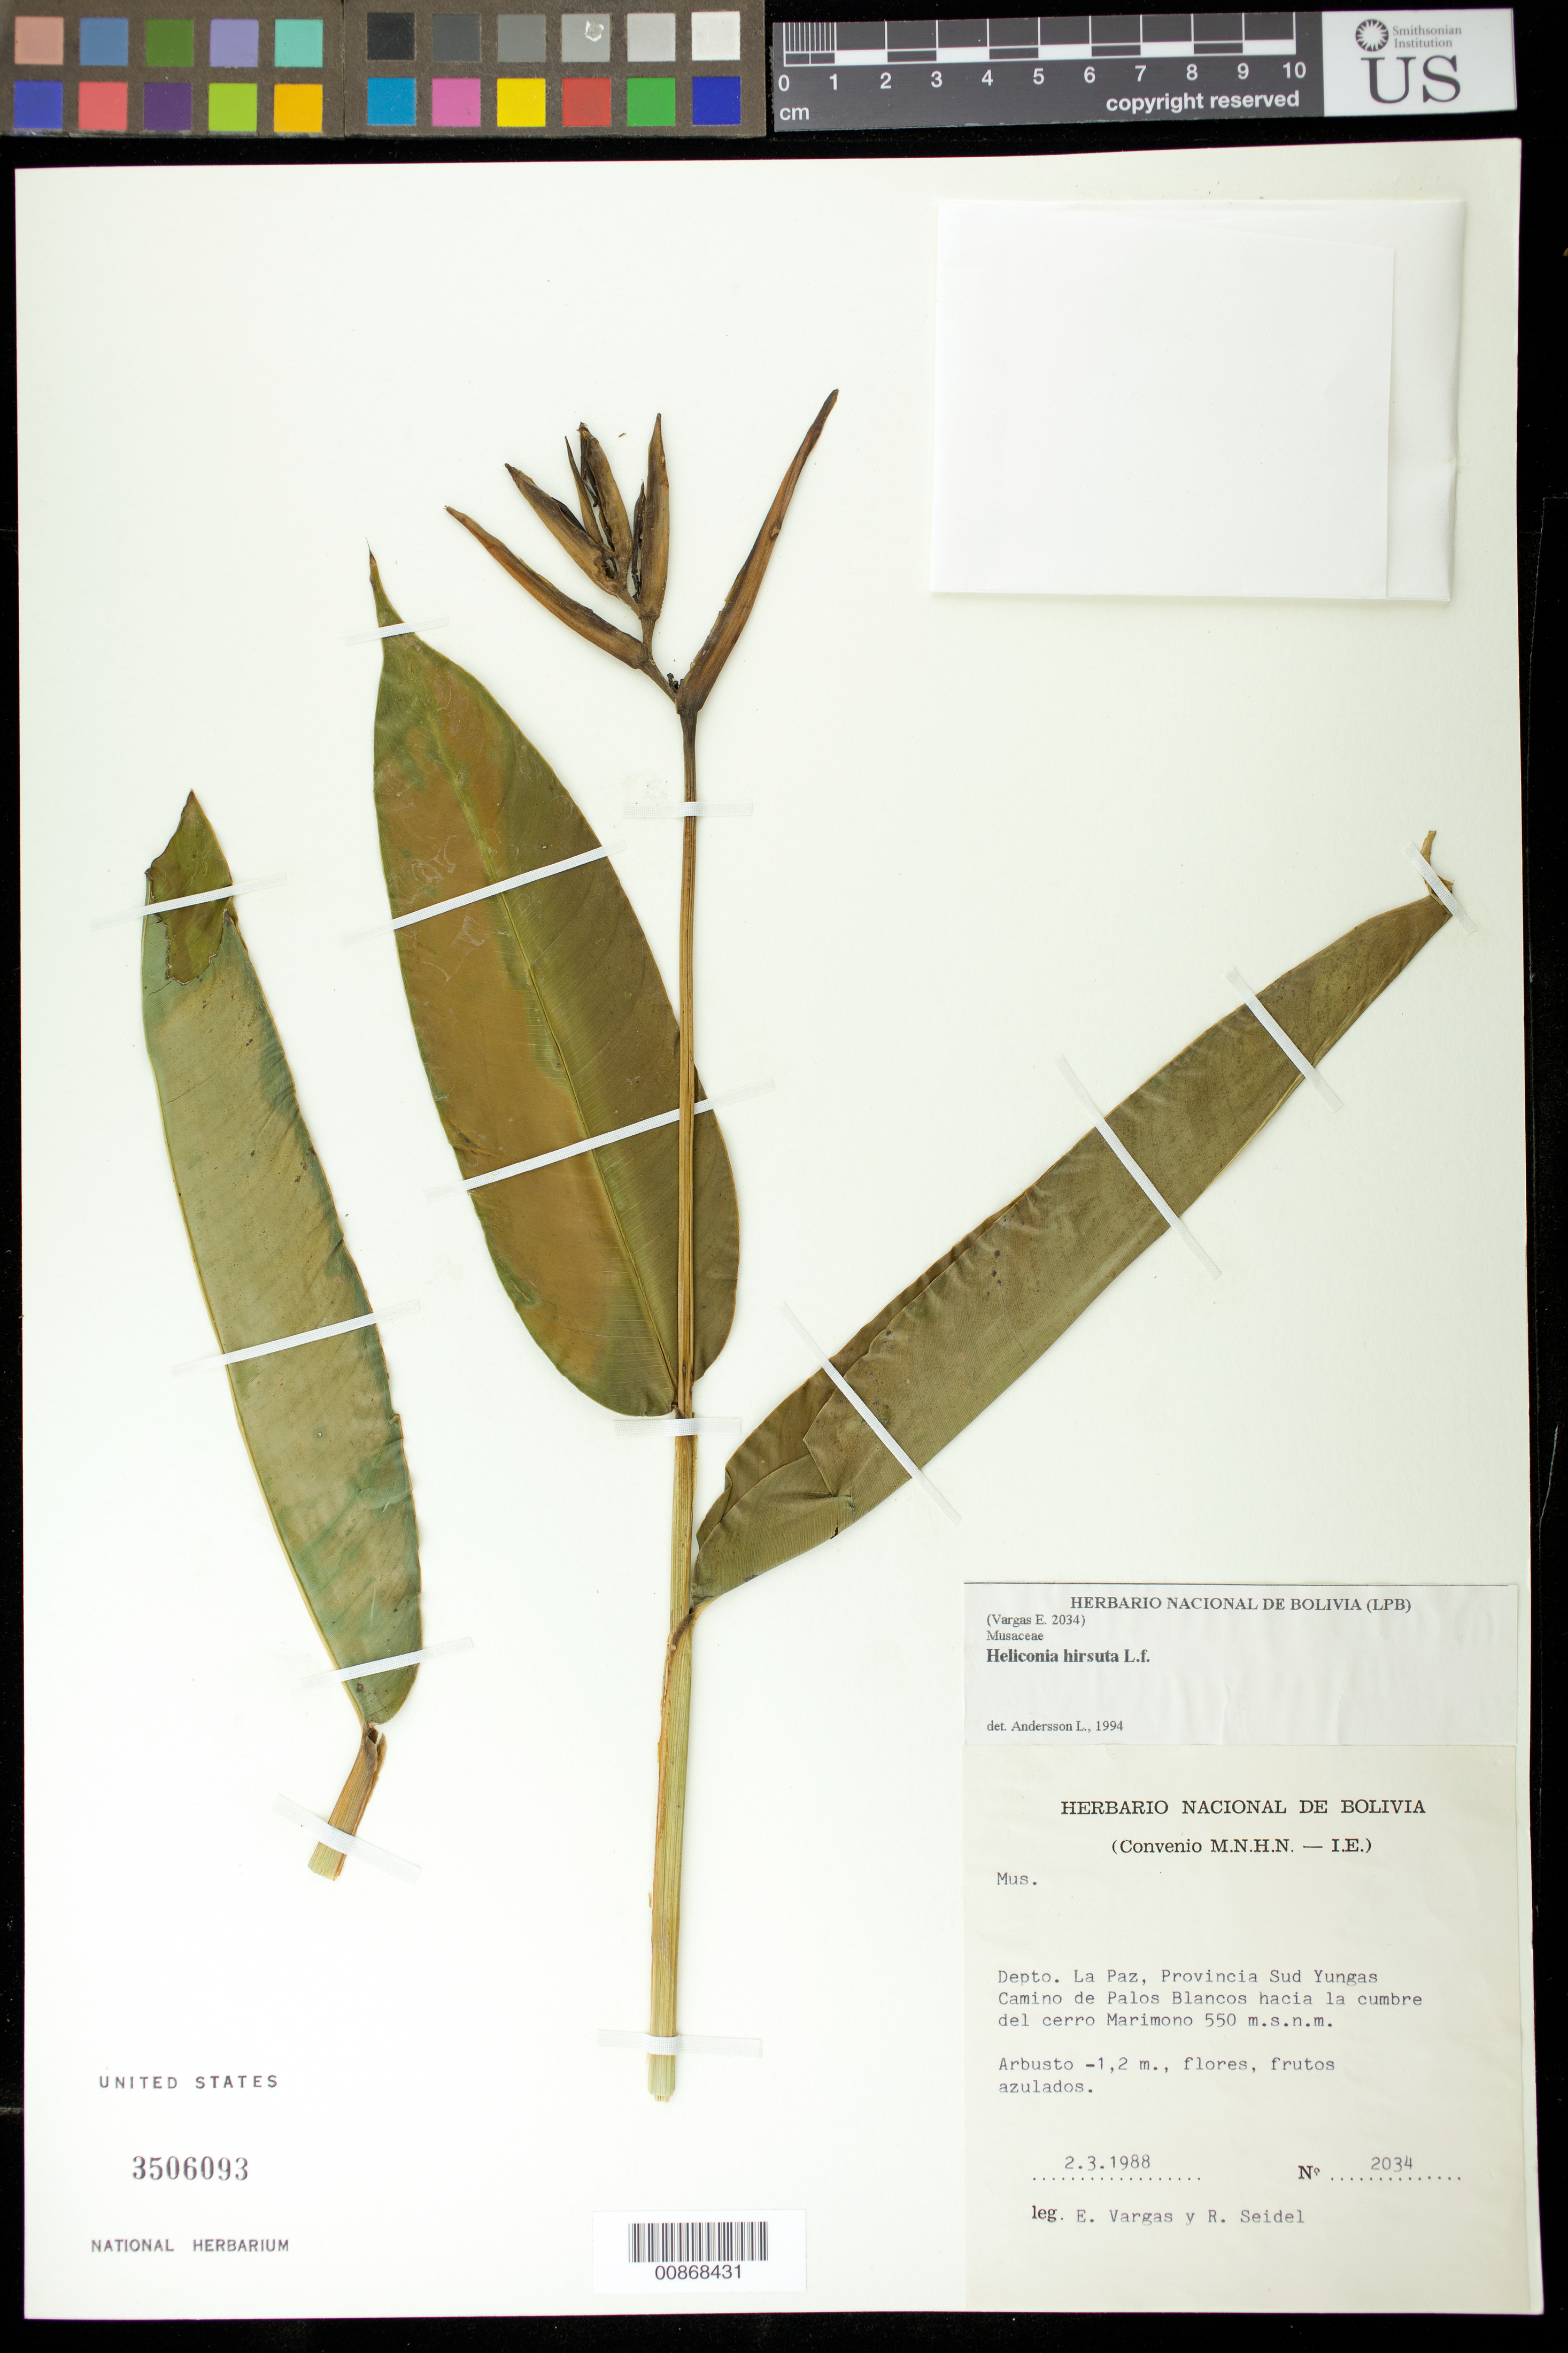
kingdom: Plantae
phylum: Tracheophyta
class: Liliopsida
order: Zingiberales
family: Heliconiaceae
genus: Heliconia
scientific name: Heliconia hirsuta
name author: L. f.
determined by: Andersson, [Bengt] Lennart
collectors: E. Vargas & R. Seidel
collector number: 2034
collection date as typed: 02 Mar 1988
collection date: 1988-03-02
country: Bolivia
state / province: La Paz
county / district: Sud Yungas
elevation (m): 550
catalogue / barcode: US 3506093